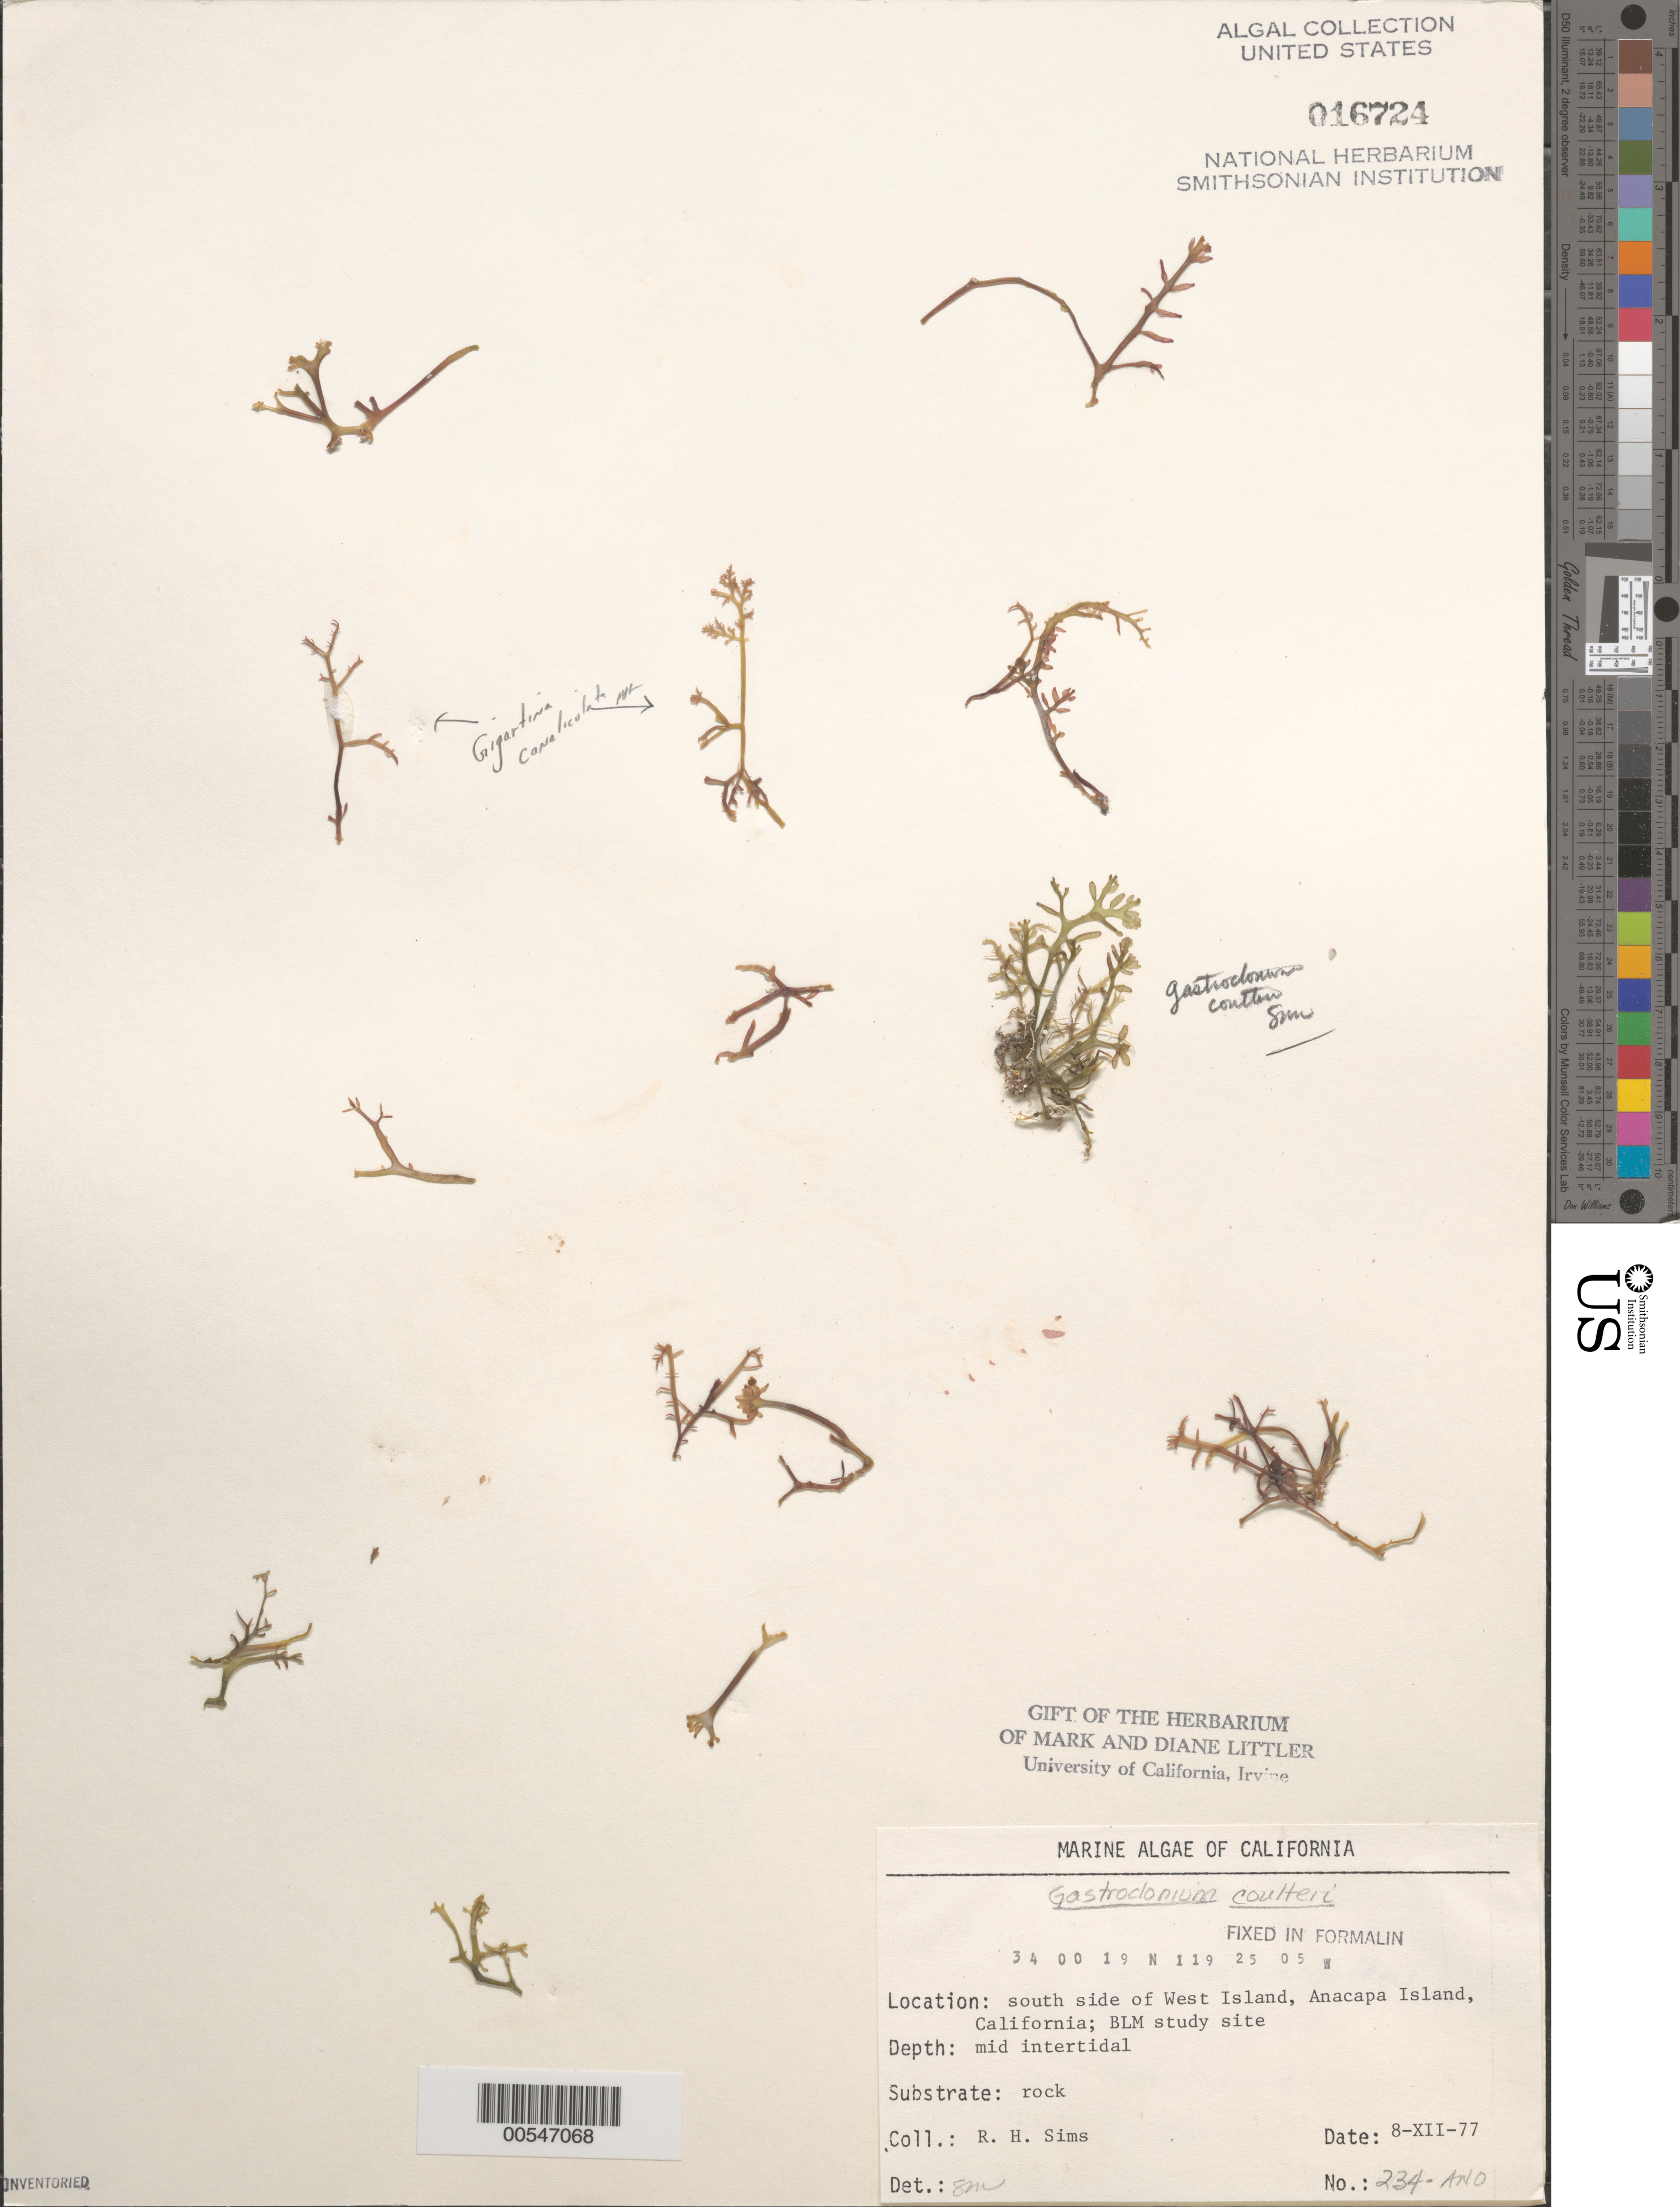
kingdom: Plantae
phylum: Rhodophyta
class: Florideophyceae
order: Rhodymeniales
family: Champiaceae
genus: Neogastroclonium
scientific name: Neogastroclonium subarticulatum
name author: (Turner) L. Le Gall et al.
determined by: Algae name updating Project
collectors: R. H. Sims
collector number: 234-ANO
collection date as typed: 08 Dec 1977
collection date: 1977-12-08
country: United States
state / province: California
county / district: Ventura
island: Anacapa Island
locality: South side of west island, near Cat Rock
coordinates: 34 00'19"N, 119 25'05"W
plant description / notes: BLM-SOCALBIGHT Rocky Intertidal Survey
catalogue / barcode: US 16724